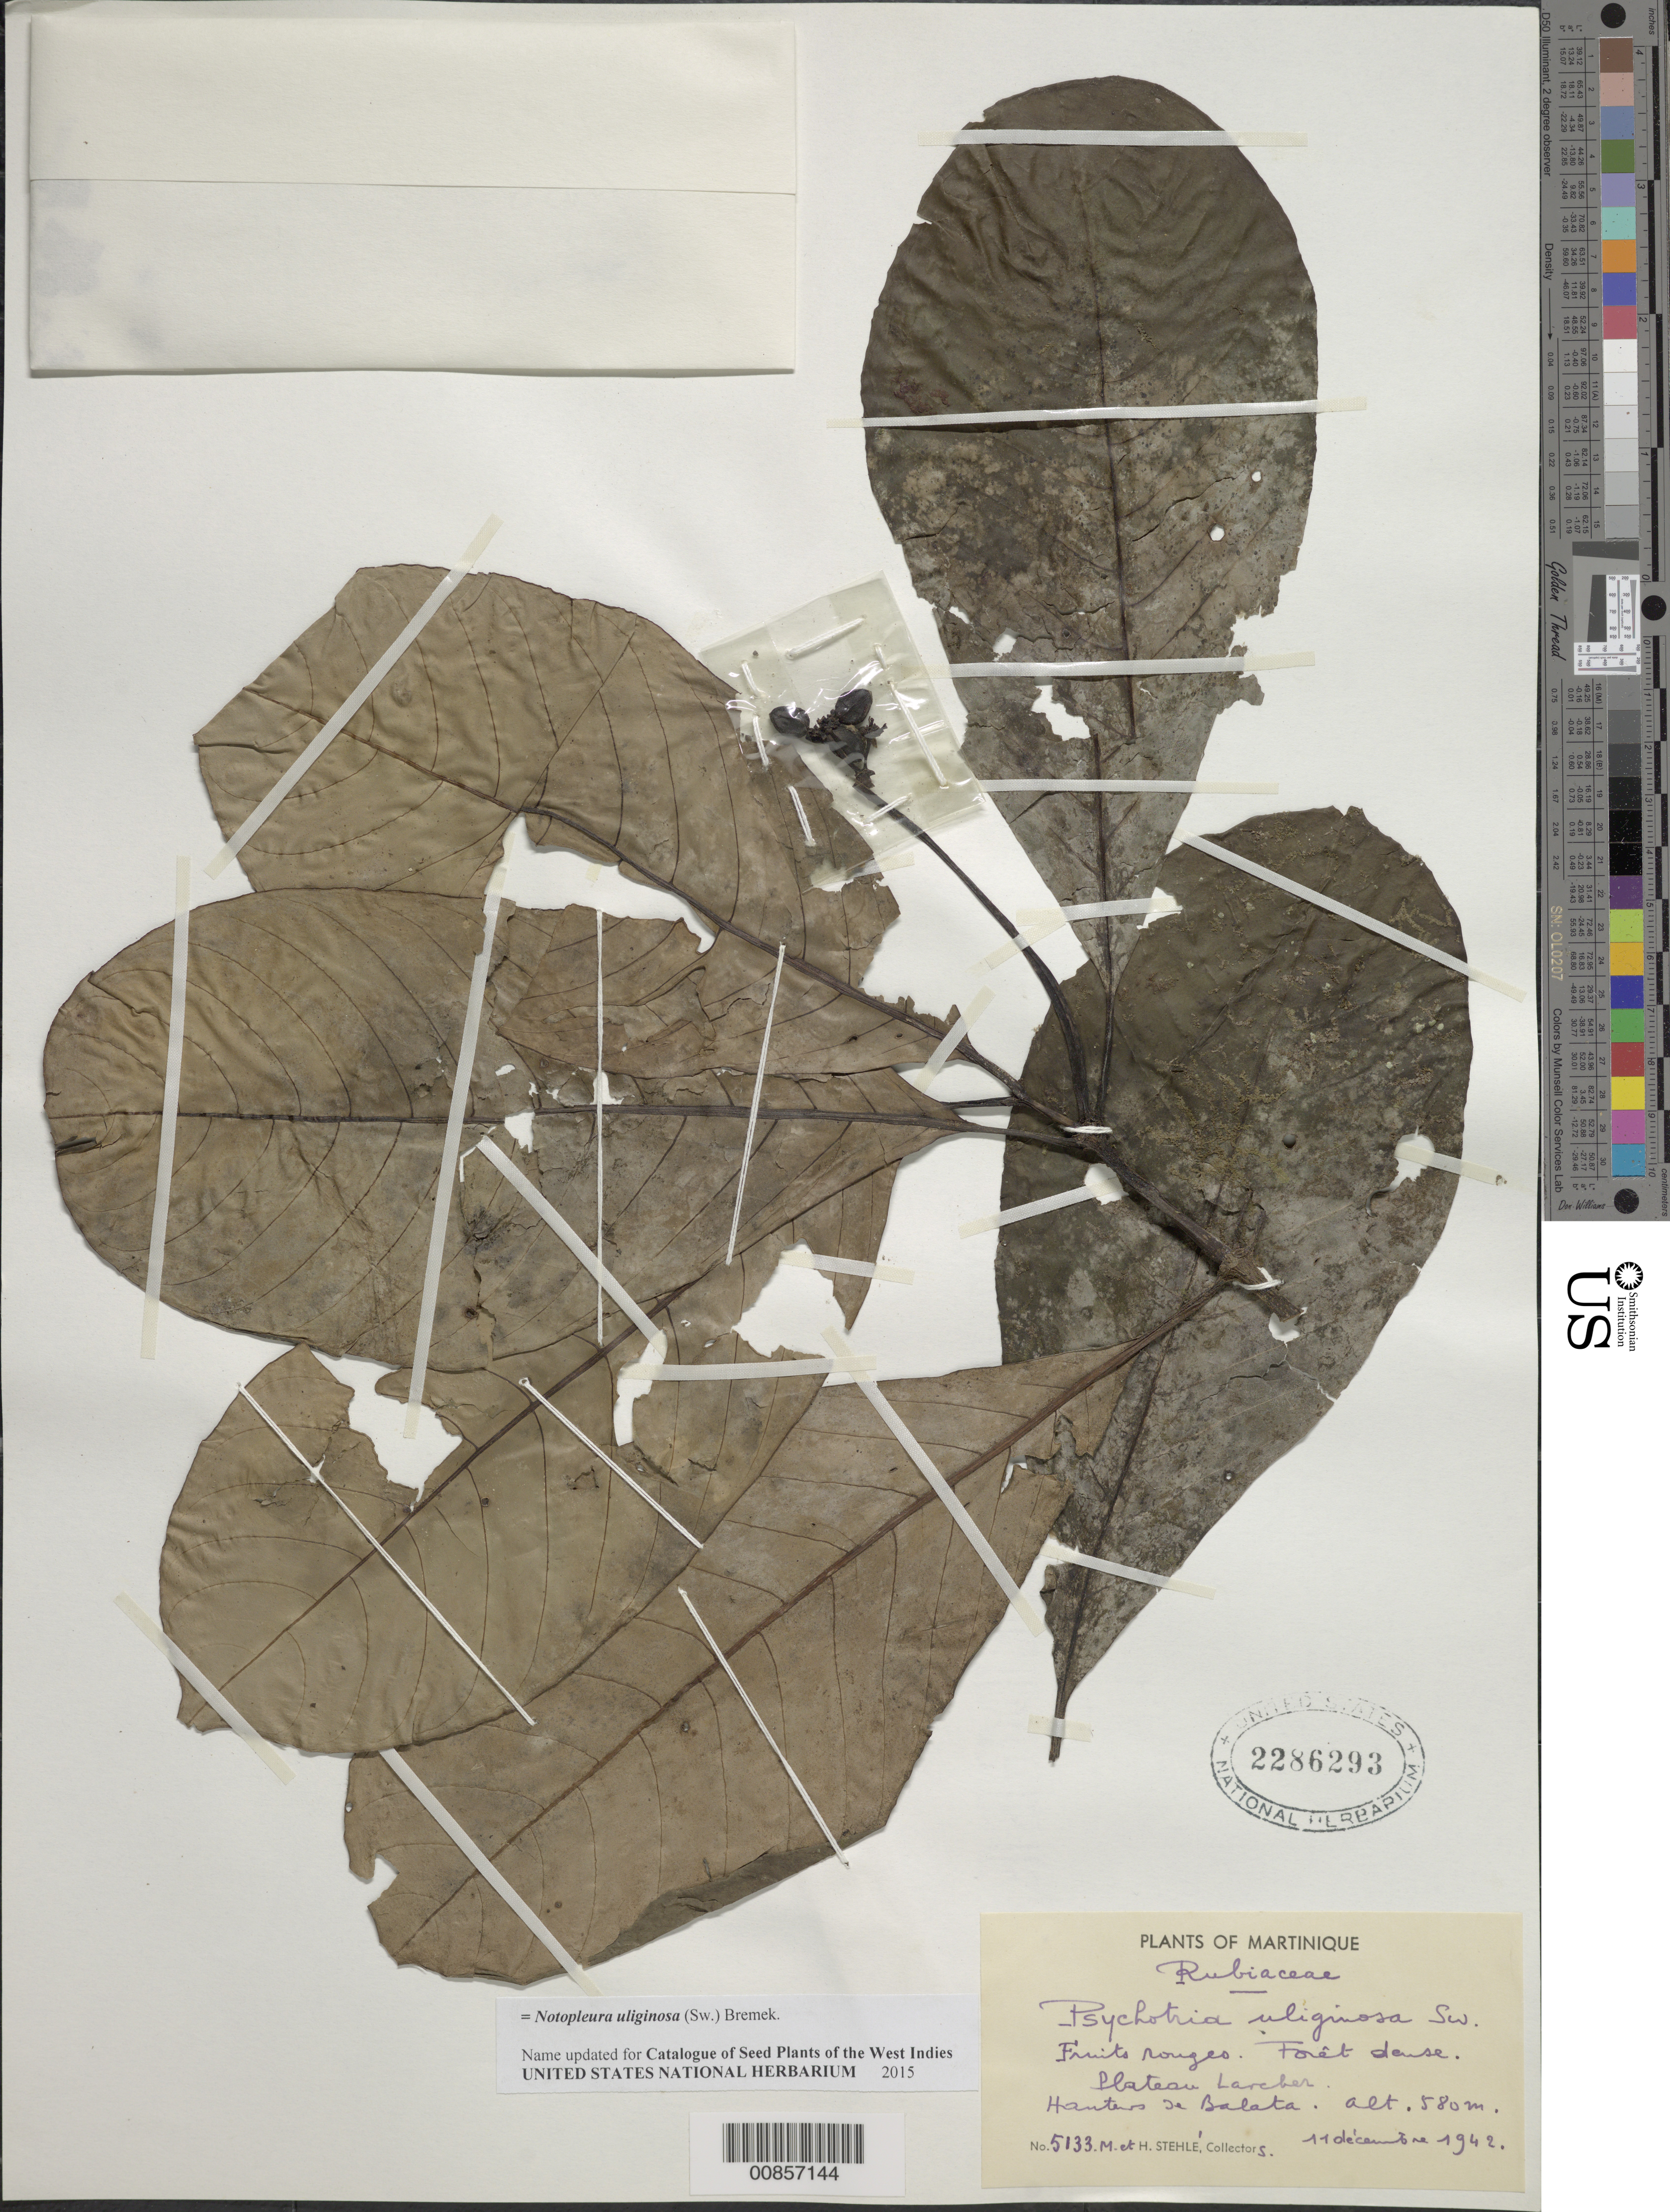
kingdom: Plantae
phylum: Tracheophyta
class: Magnoliopsida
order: Gentianales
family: Rubiaceae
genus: Notopleura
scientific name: Notopleura uliginosa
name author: (Sw.) Bremek.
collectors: H. Stehlé & M. Stehlé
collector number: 5133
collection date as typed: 11 Dec 1942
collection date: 1942-12-11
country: Martinique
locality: Plateau Larcher. Hautes de Balata.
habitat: Forêt dense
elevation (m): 580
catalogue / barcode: US 2286293